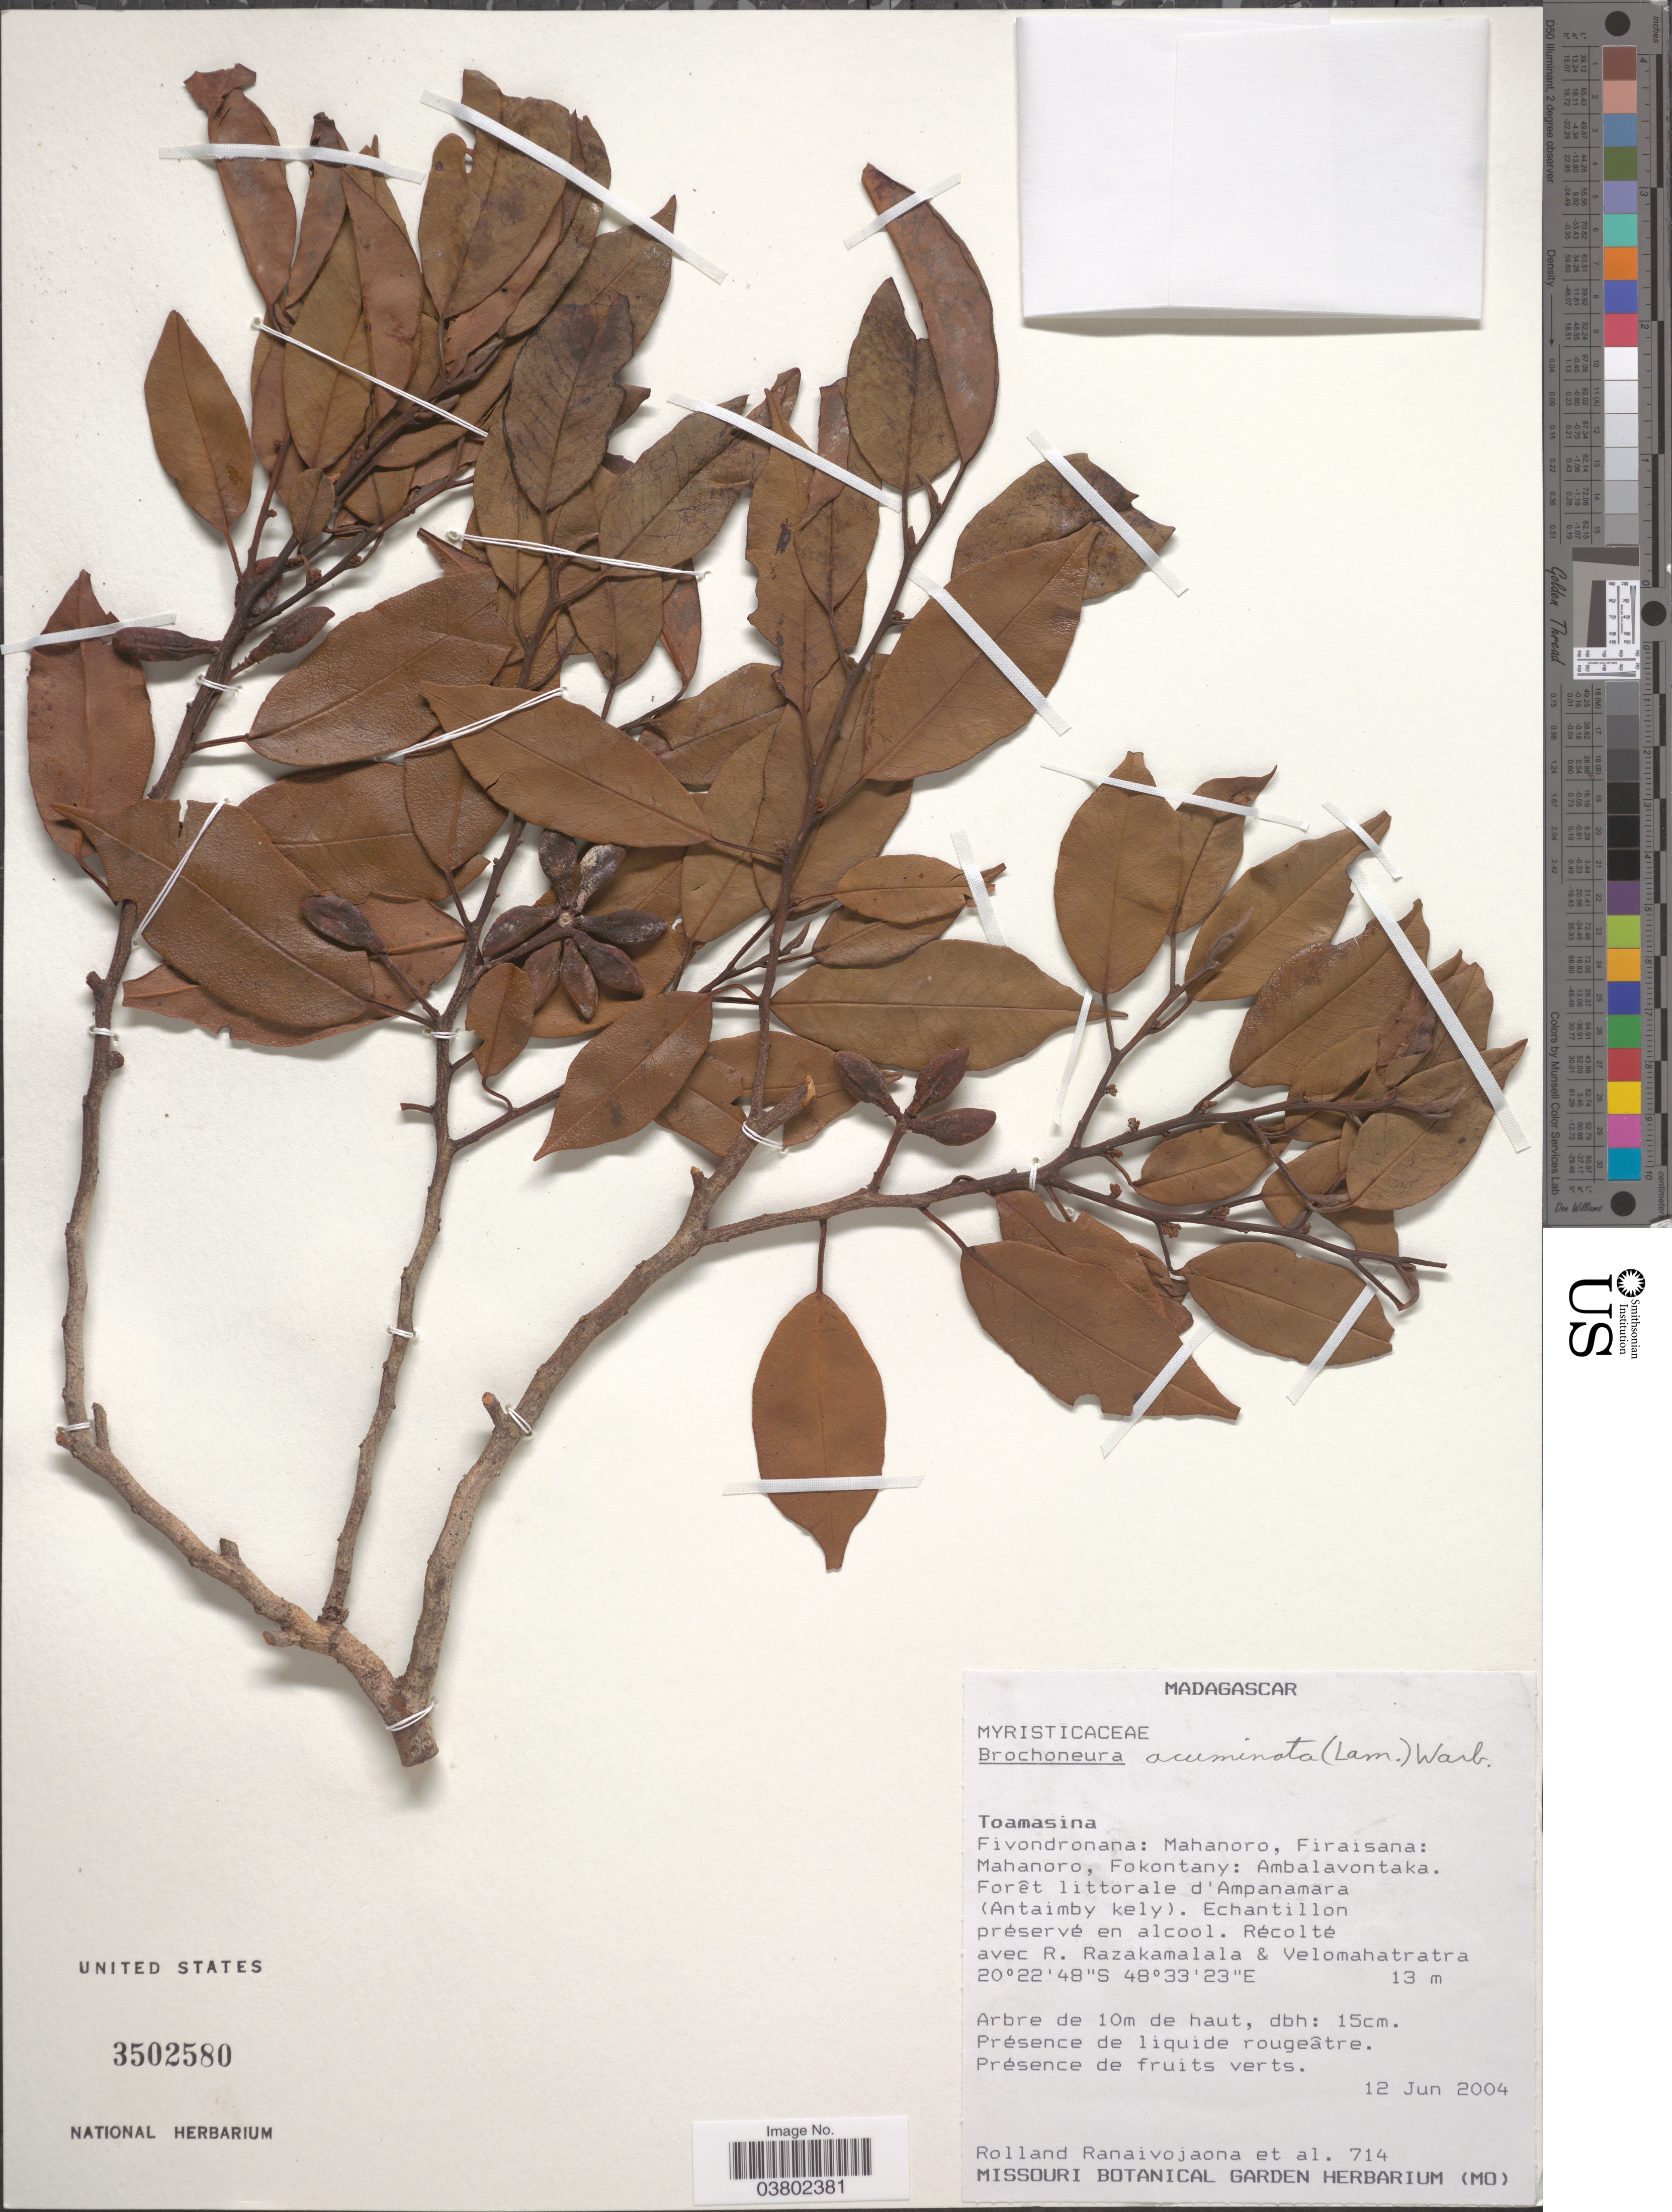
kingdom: Plantae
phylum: Tracheophyta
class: Magnoliopsida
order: Magnoliales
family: Myristicaceae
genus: Brochoneura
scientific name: Brochoneura sp.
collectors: R. Ranaivojaona, R. Razakamalala & Velomahatratra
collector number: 714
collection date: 2004-06-12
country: Madagascar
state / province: Atsinanana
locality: Fivondronana: Mahanoro, Firaisana: Mahanoro, Fokontany: Ambalavontaka. Forêt littorale d'Ampanamara.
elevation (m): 13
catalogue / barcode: US 3502580